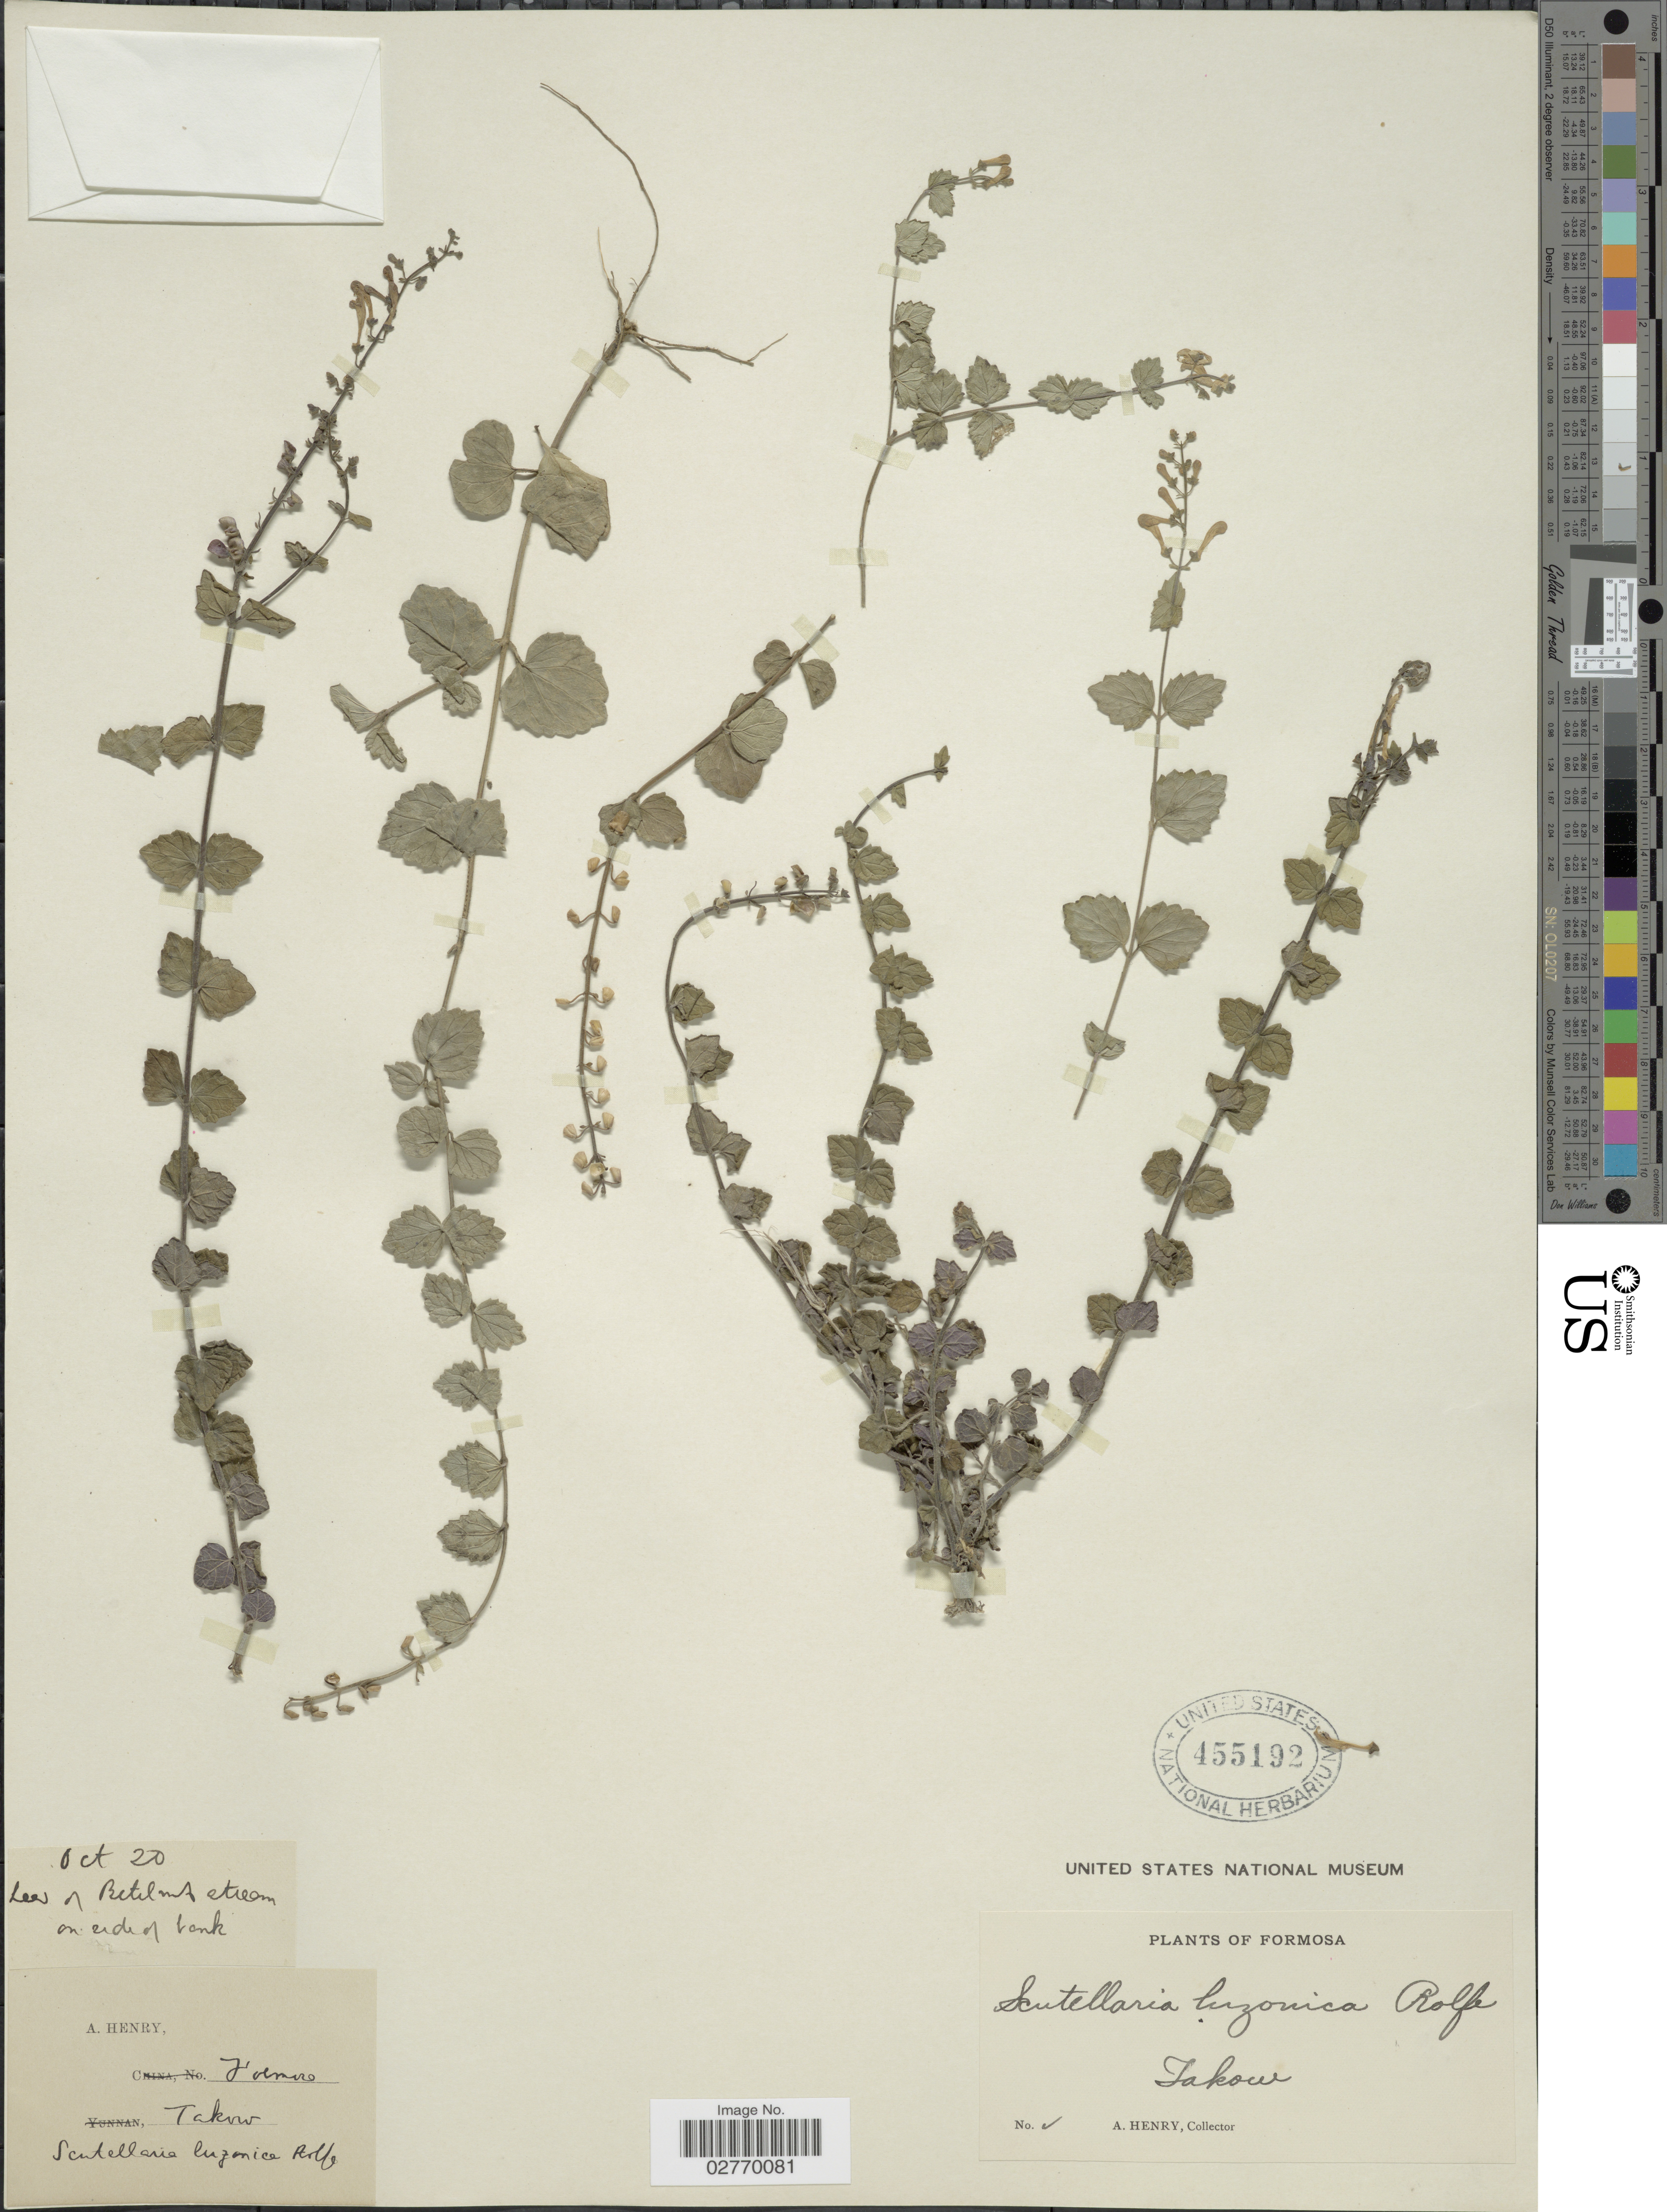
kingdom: Plantae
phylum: Tracheophyta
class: Magnoliopsida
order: Lamiales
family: Lamiaceae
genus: Scutellaria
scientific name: Scutellaria luzonica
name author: Rolfe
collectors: A. Henry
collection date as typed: Transcribed d/m/y: /10/20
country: Taiwan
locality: Betelnut stream on side of bank. Formosa, Takow.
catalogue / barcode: US 455192